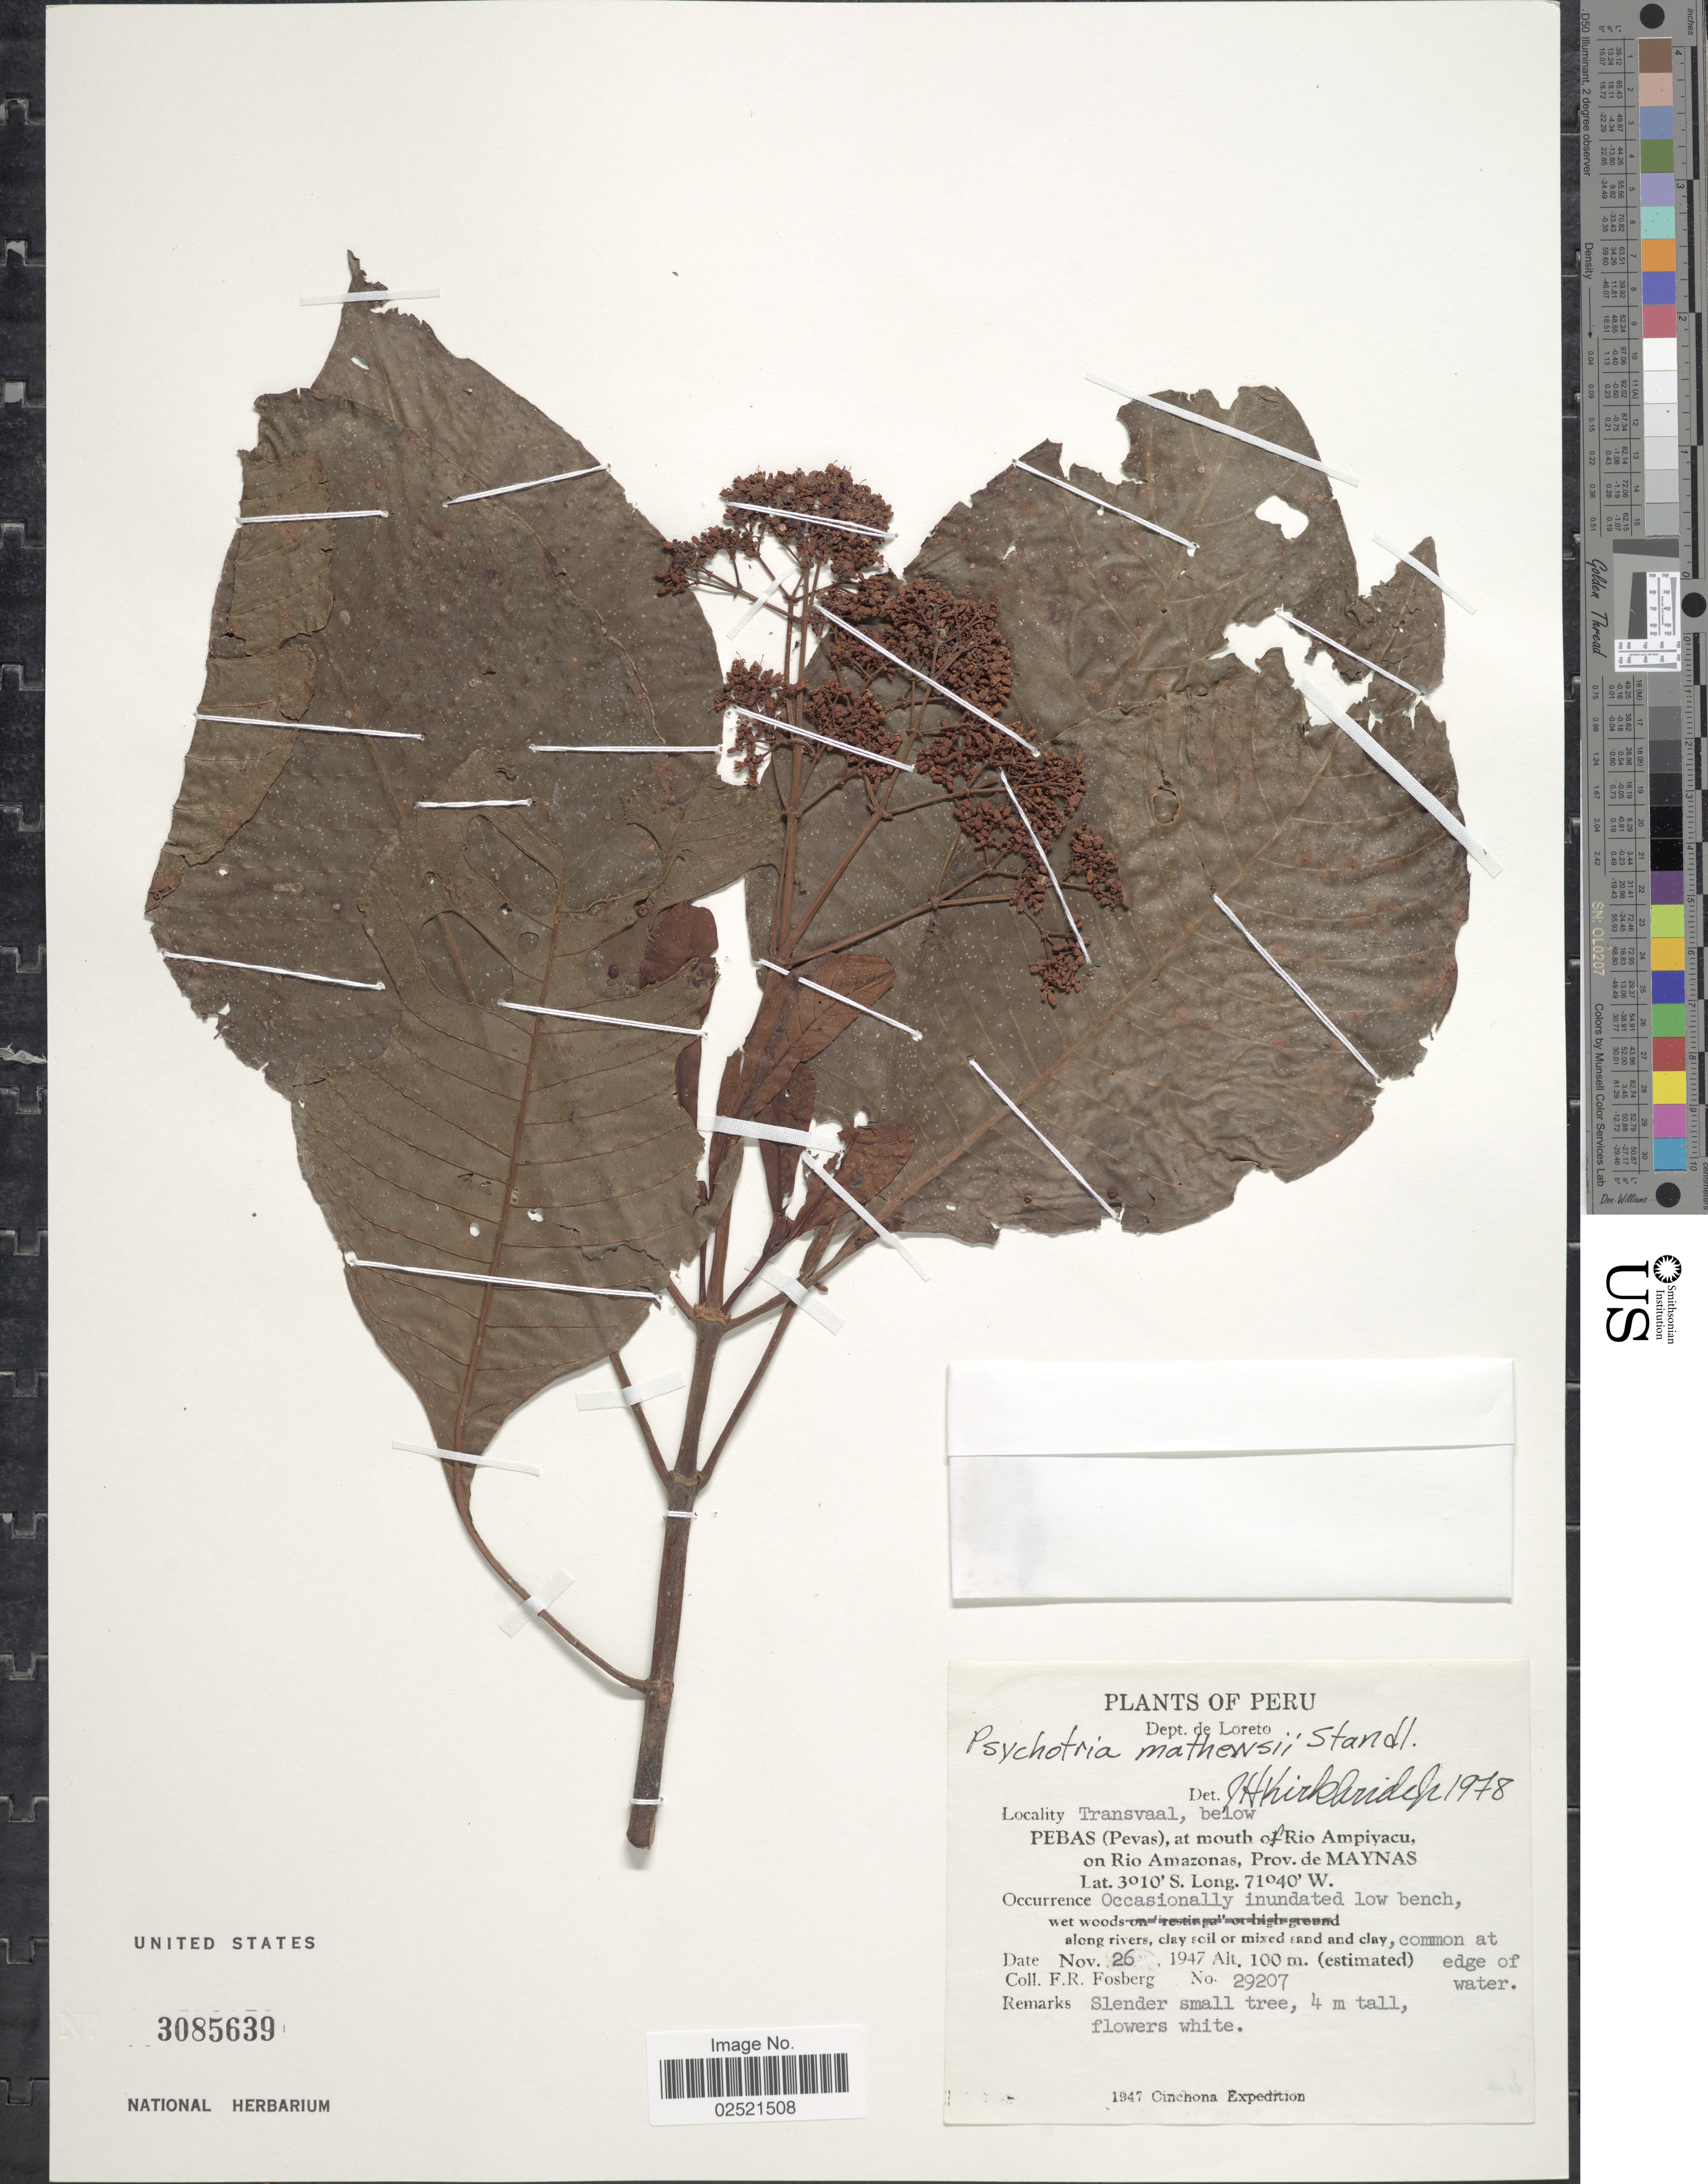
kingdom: Plantae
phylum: Tracheophyta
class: Magnoliopsida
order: Gentianales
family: Rubiaceae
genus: Psychotria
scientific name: Psychotria mathewsii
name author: Standl.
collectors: F. R. Fosberg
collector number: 29207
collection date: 1947-11-26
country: Peru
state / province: Loreto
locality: Transvaal, below Pebas (Pevas), at mouth of Rio Ampiyacu, on Rio Amazonas, Prov. de Maynas, common at edge of water.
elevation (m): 100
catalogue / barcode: US 3085639